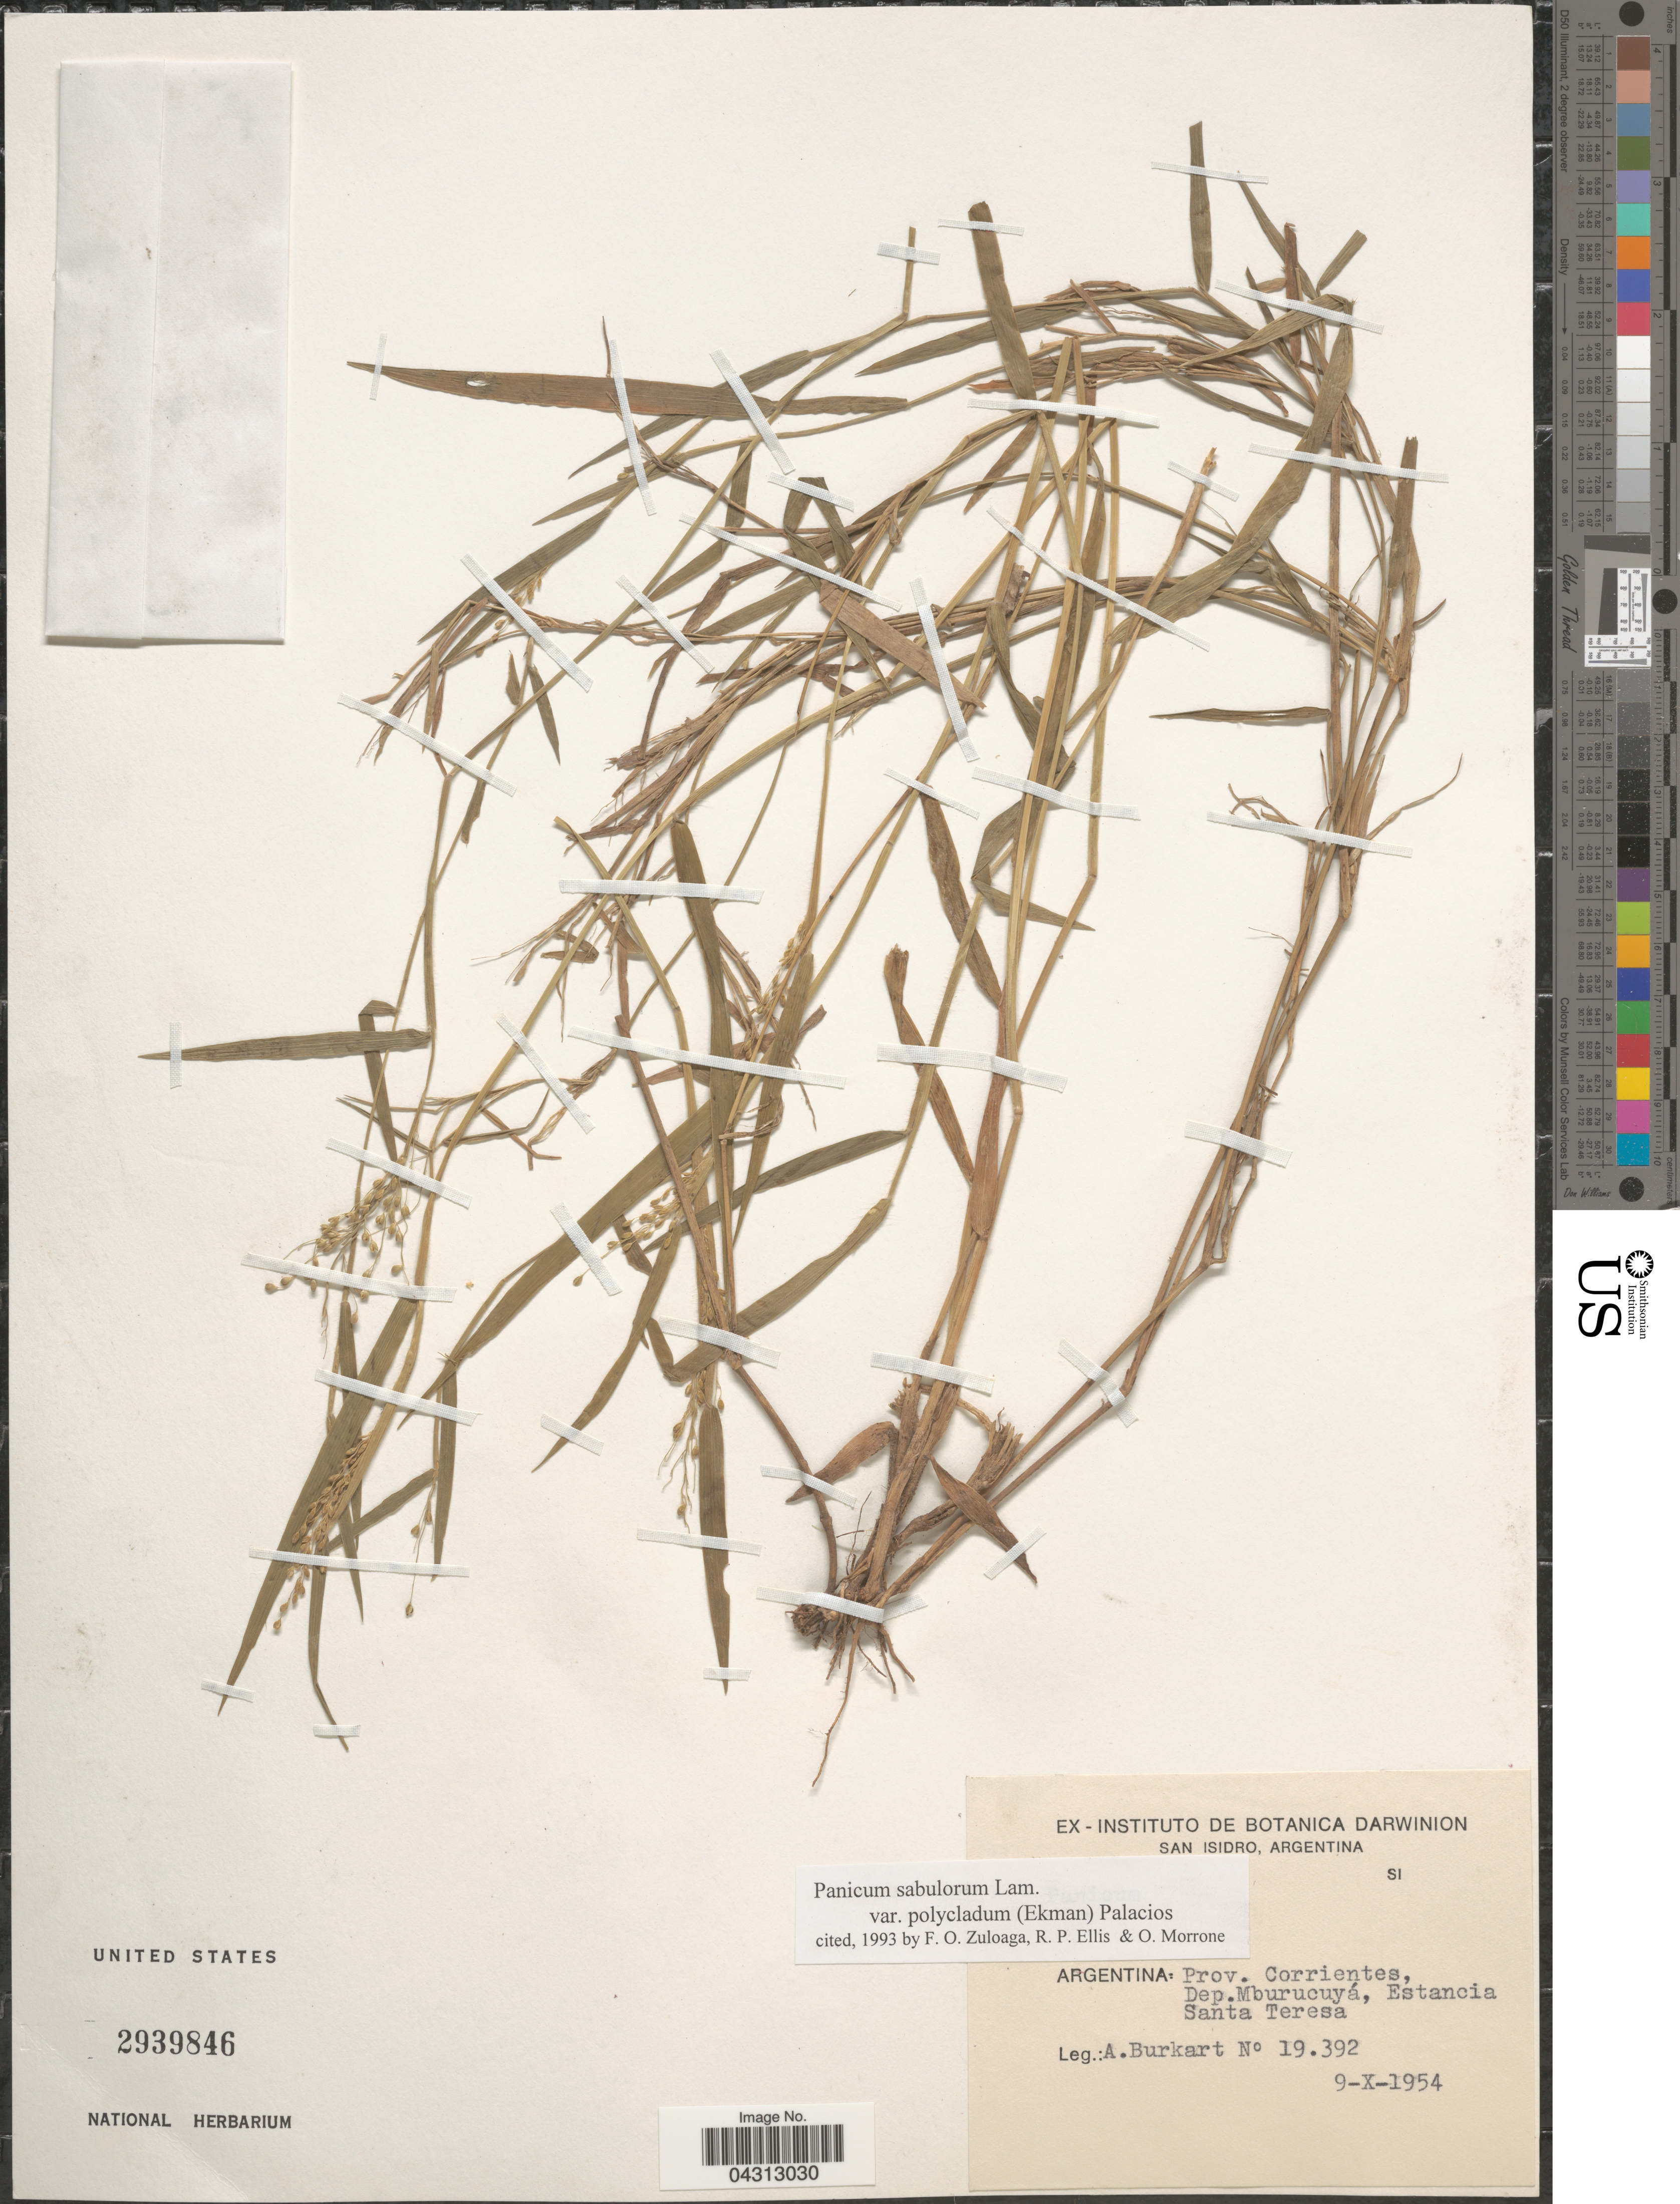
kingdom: Plantae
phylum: Tracheophyta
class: Liliopsida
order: Poales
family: Poaceae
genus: Dichanthelium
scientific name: Dichanthelium sabulorum var. polycladum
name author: (Ekman) Zuloaga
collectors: A. E. Burkart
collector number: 19392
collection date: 1954-10-09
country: Argentina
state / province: Corrientes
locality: Dep. Mburucuyá, Estancia Santa Teresa.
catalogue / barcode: US 2939846